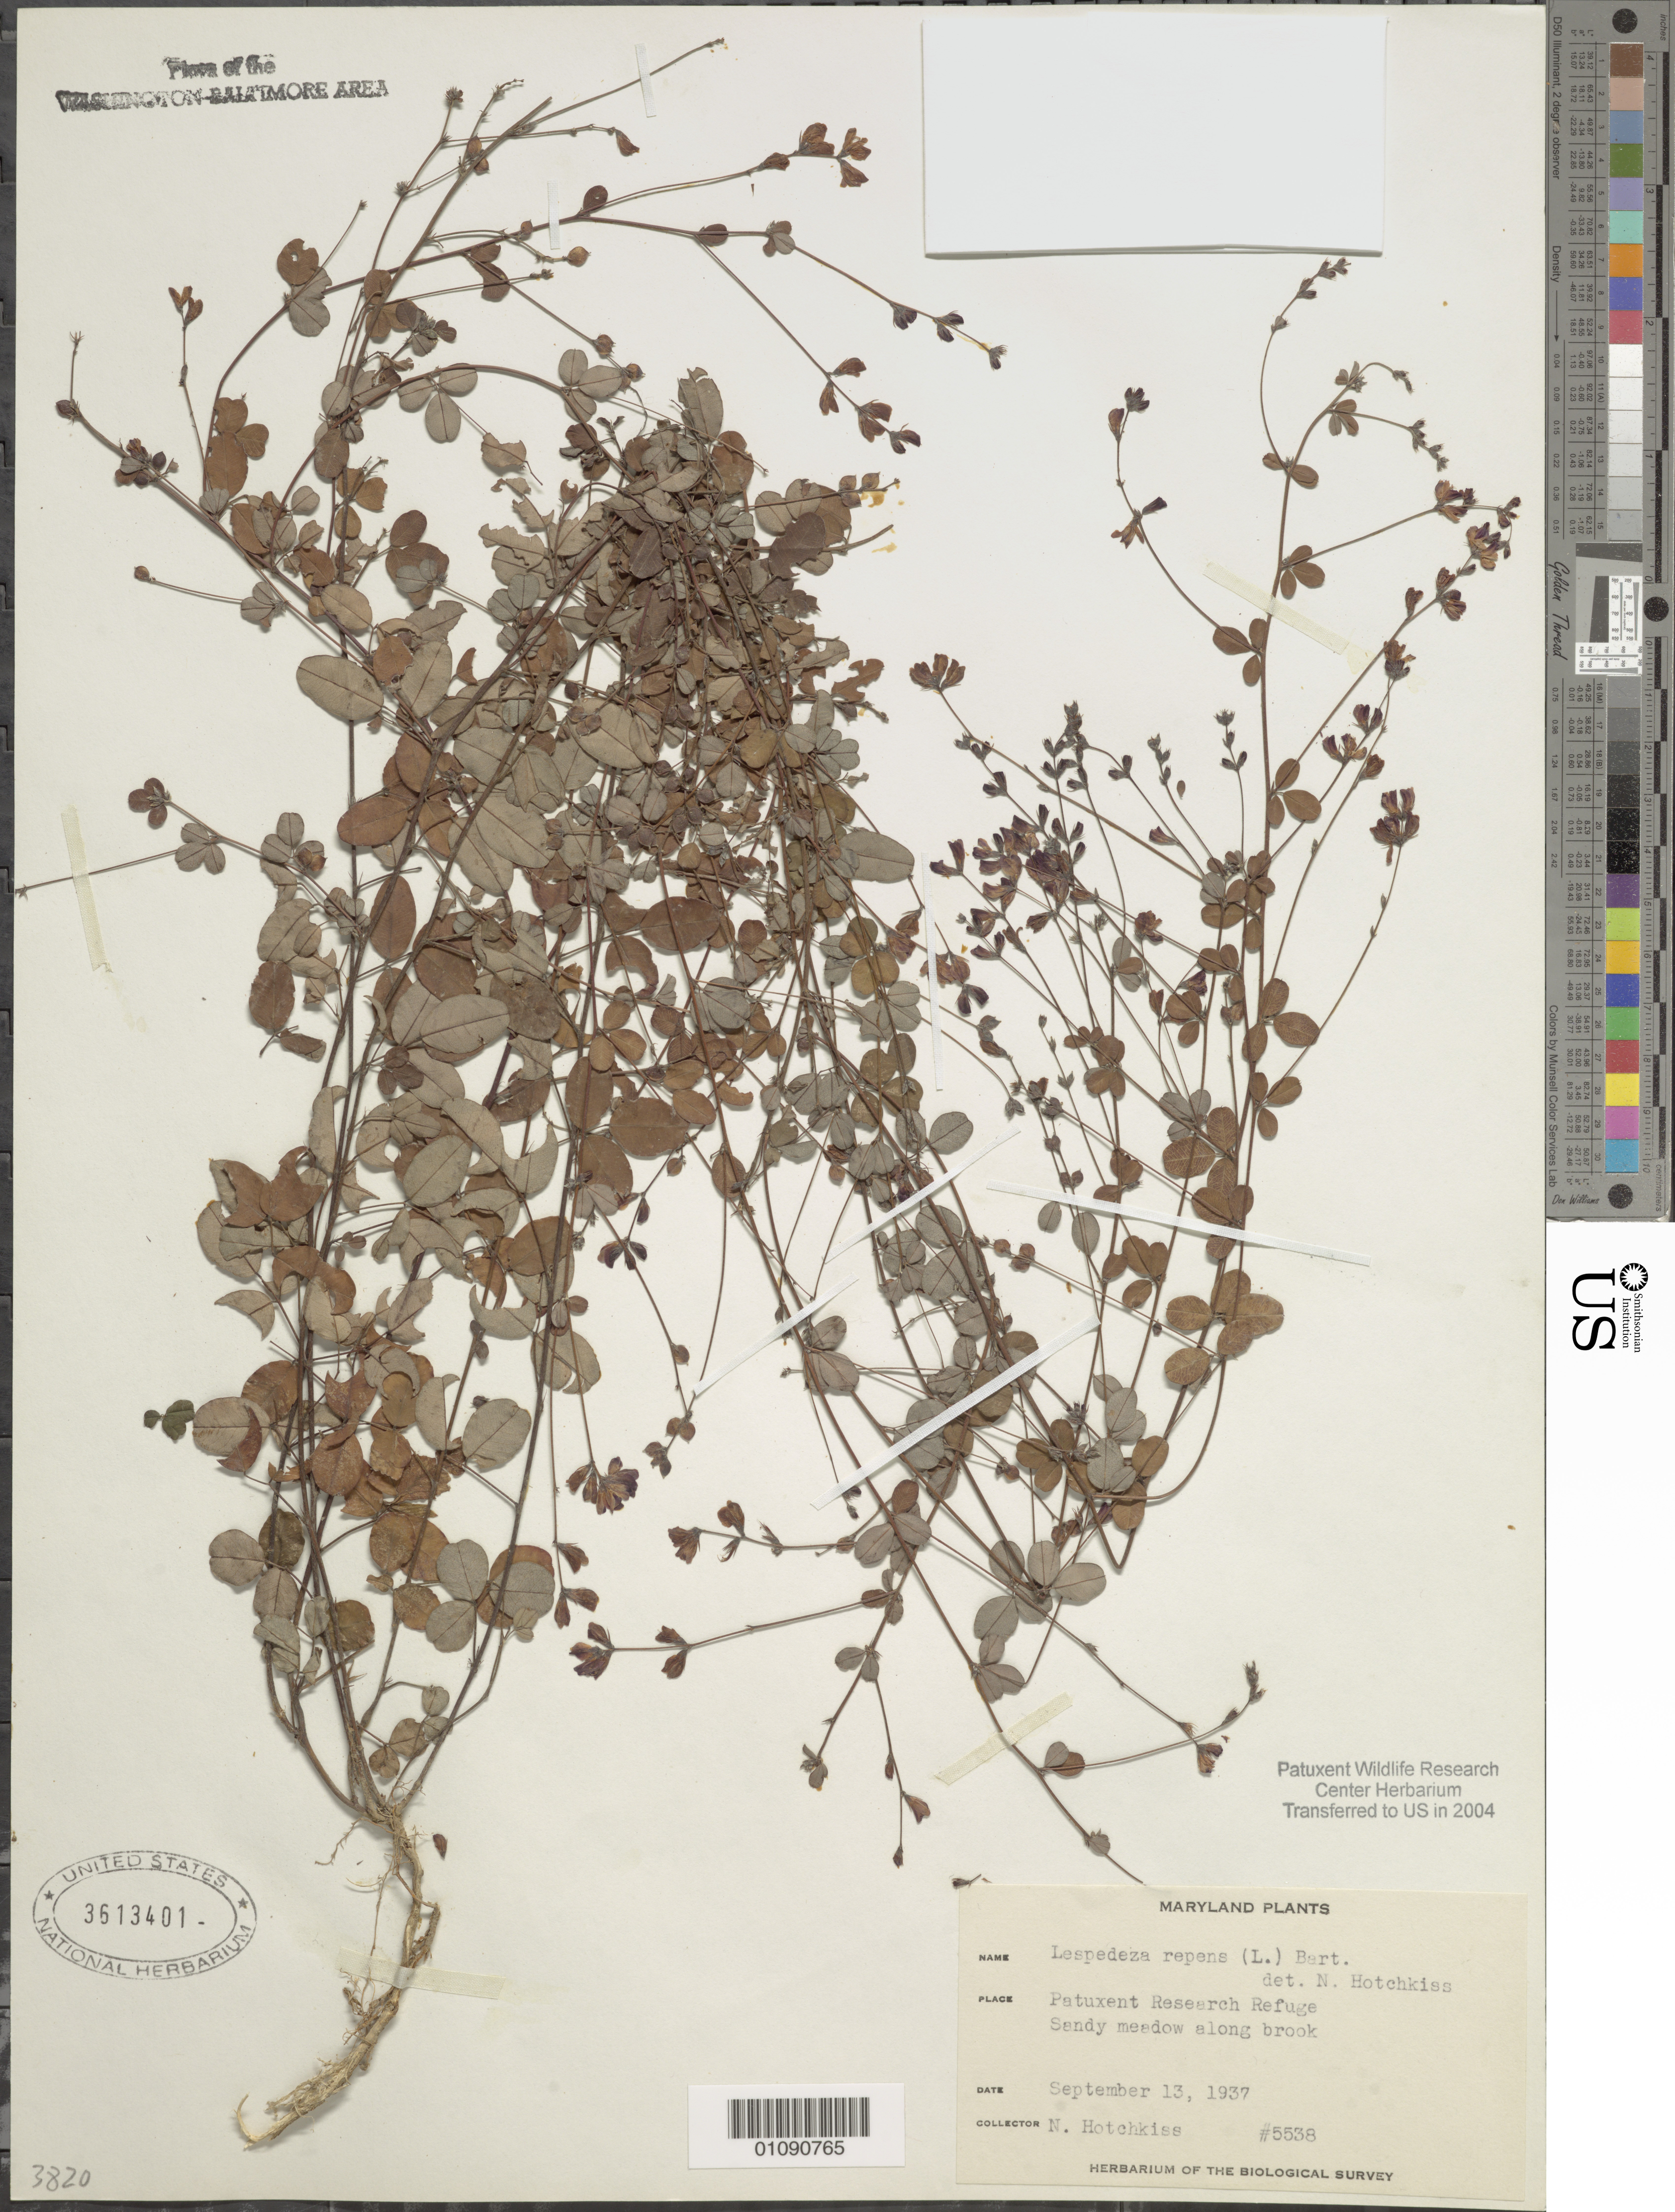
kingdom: Plantae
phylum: Tracheophyta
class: Magnoliopsida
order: Fabales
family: Fabaceae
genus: Lespedeza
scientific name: Lespedeza repens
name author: (L.) W.P.C. Barton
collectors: N. Hotchkiss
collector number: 5538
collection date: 1937-09-13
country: United States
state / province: Maryland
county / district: Prince George's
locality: Patuxent Wildlife Refuge.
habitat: Sandy meadow along brook.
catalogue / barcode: US 3613401